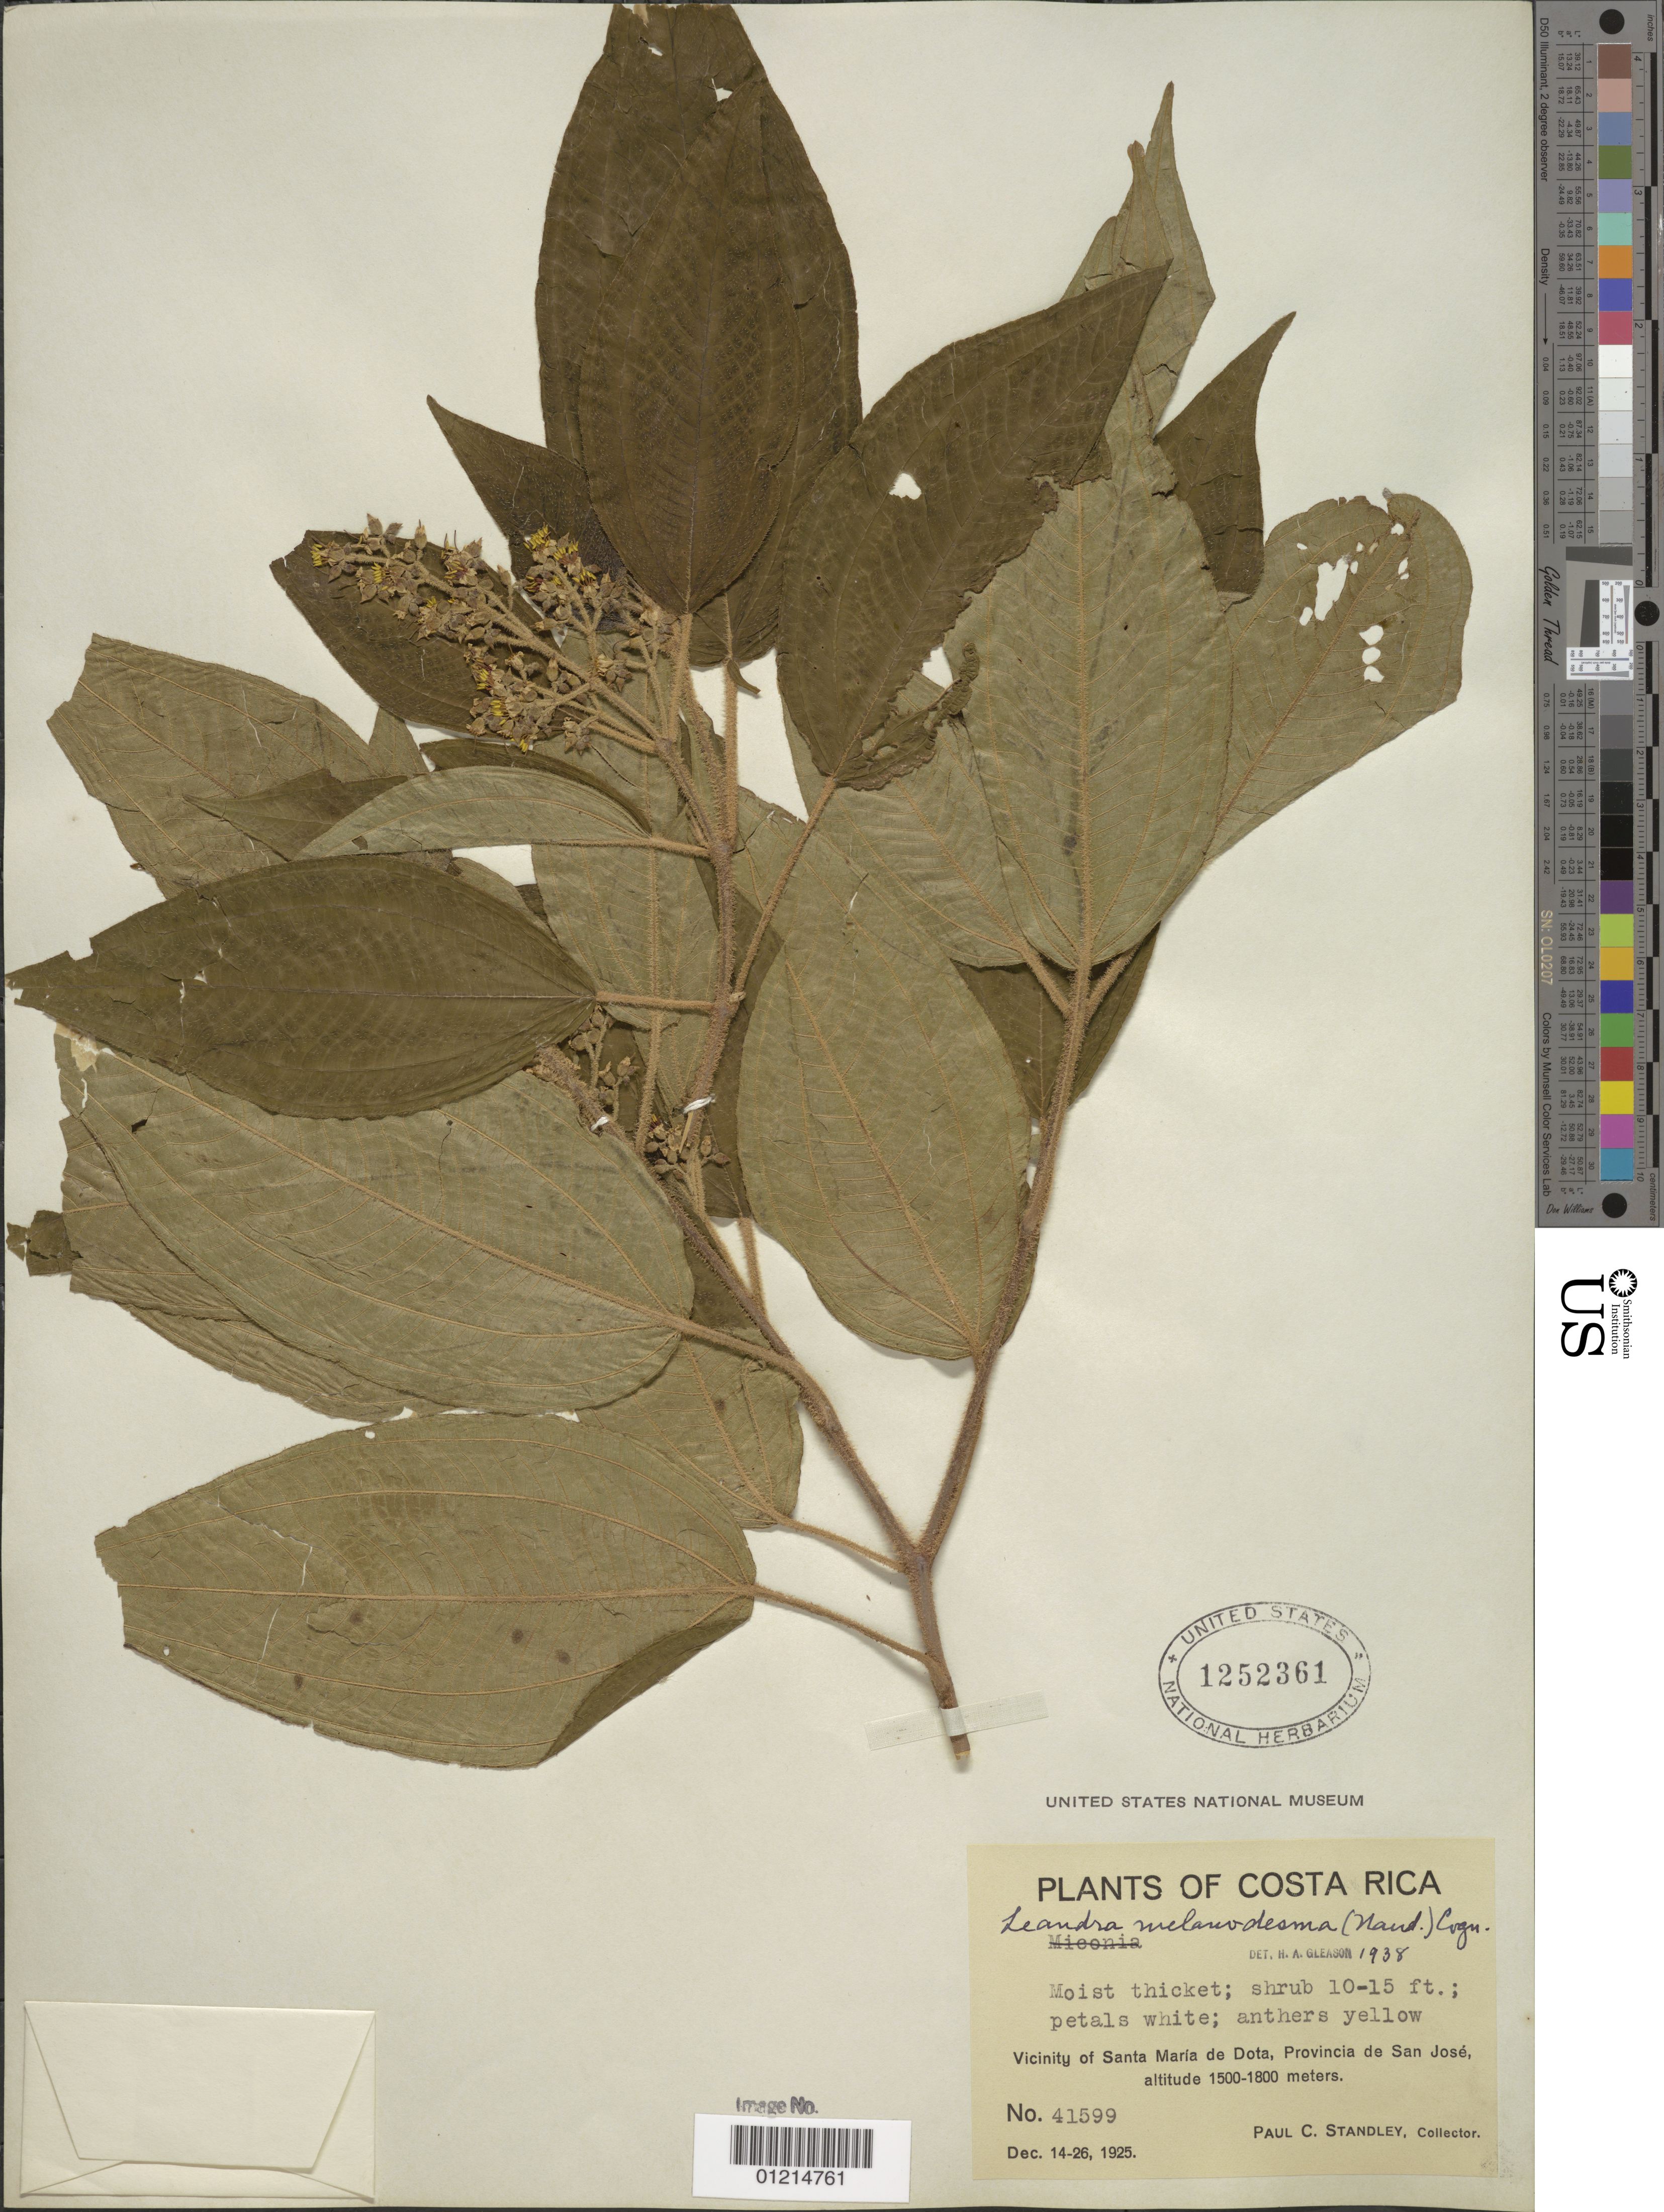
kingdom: Plantae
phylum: Tracheophyta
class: Magnoliopsida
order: Myrtales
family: Melastomataceae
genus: Leandra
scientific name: Leandra melanodesma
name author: (Naudin) Cogn.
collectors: P. C. Standley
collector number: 41599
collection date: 1925-12-14/1925-12-26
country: Costa Rica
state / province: San José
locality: Vicinity of Santa Maria de Dota.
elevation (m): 1500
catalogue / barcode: US 1252361